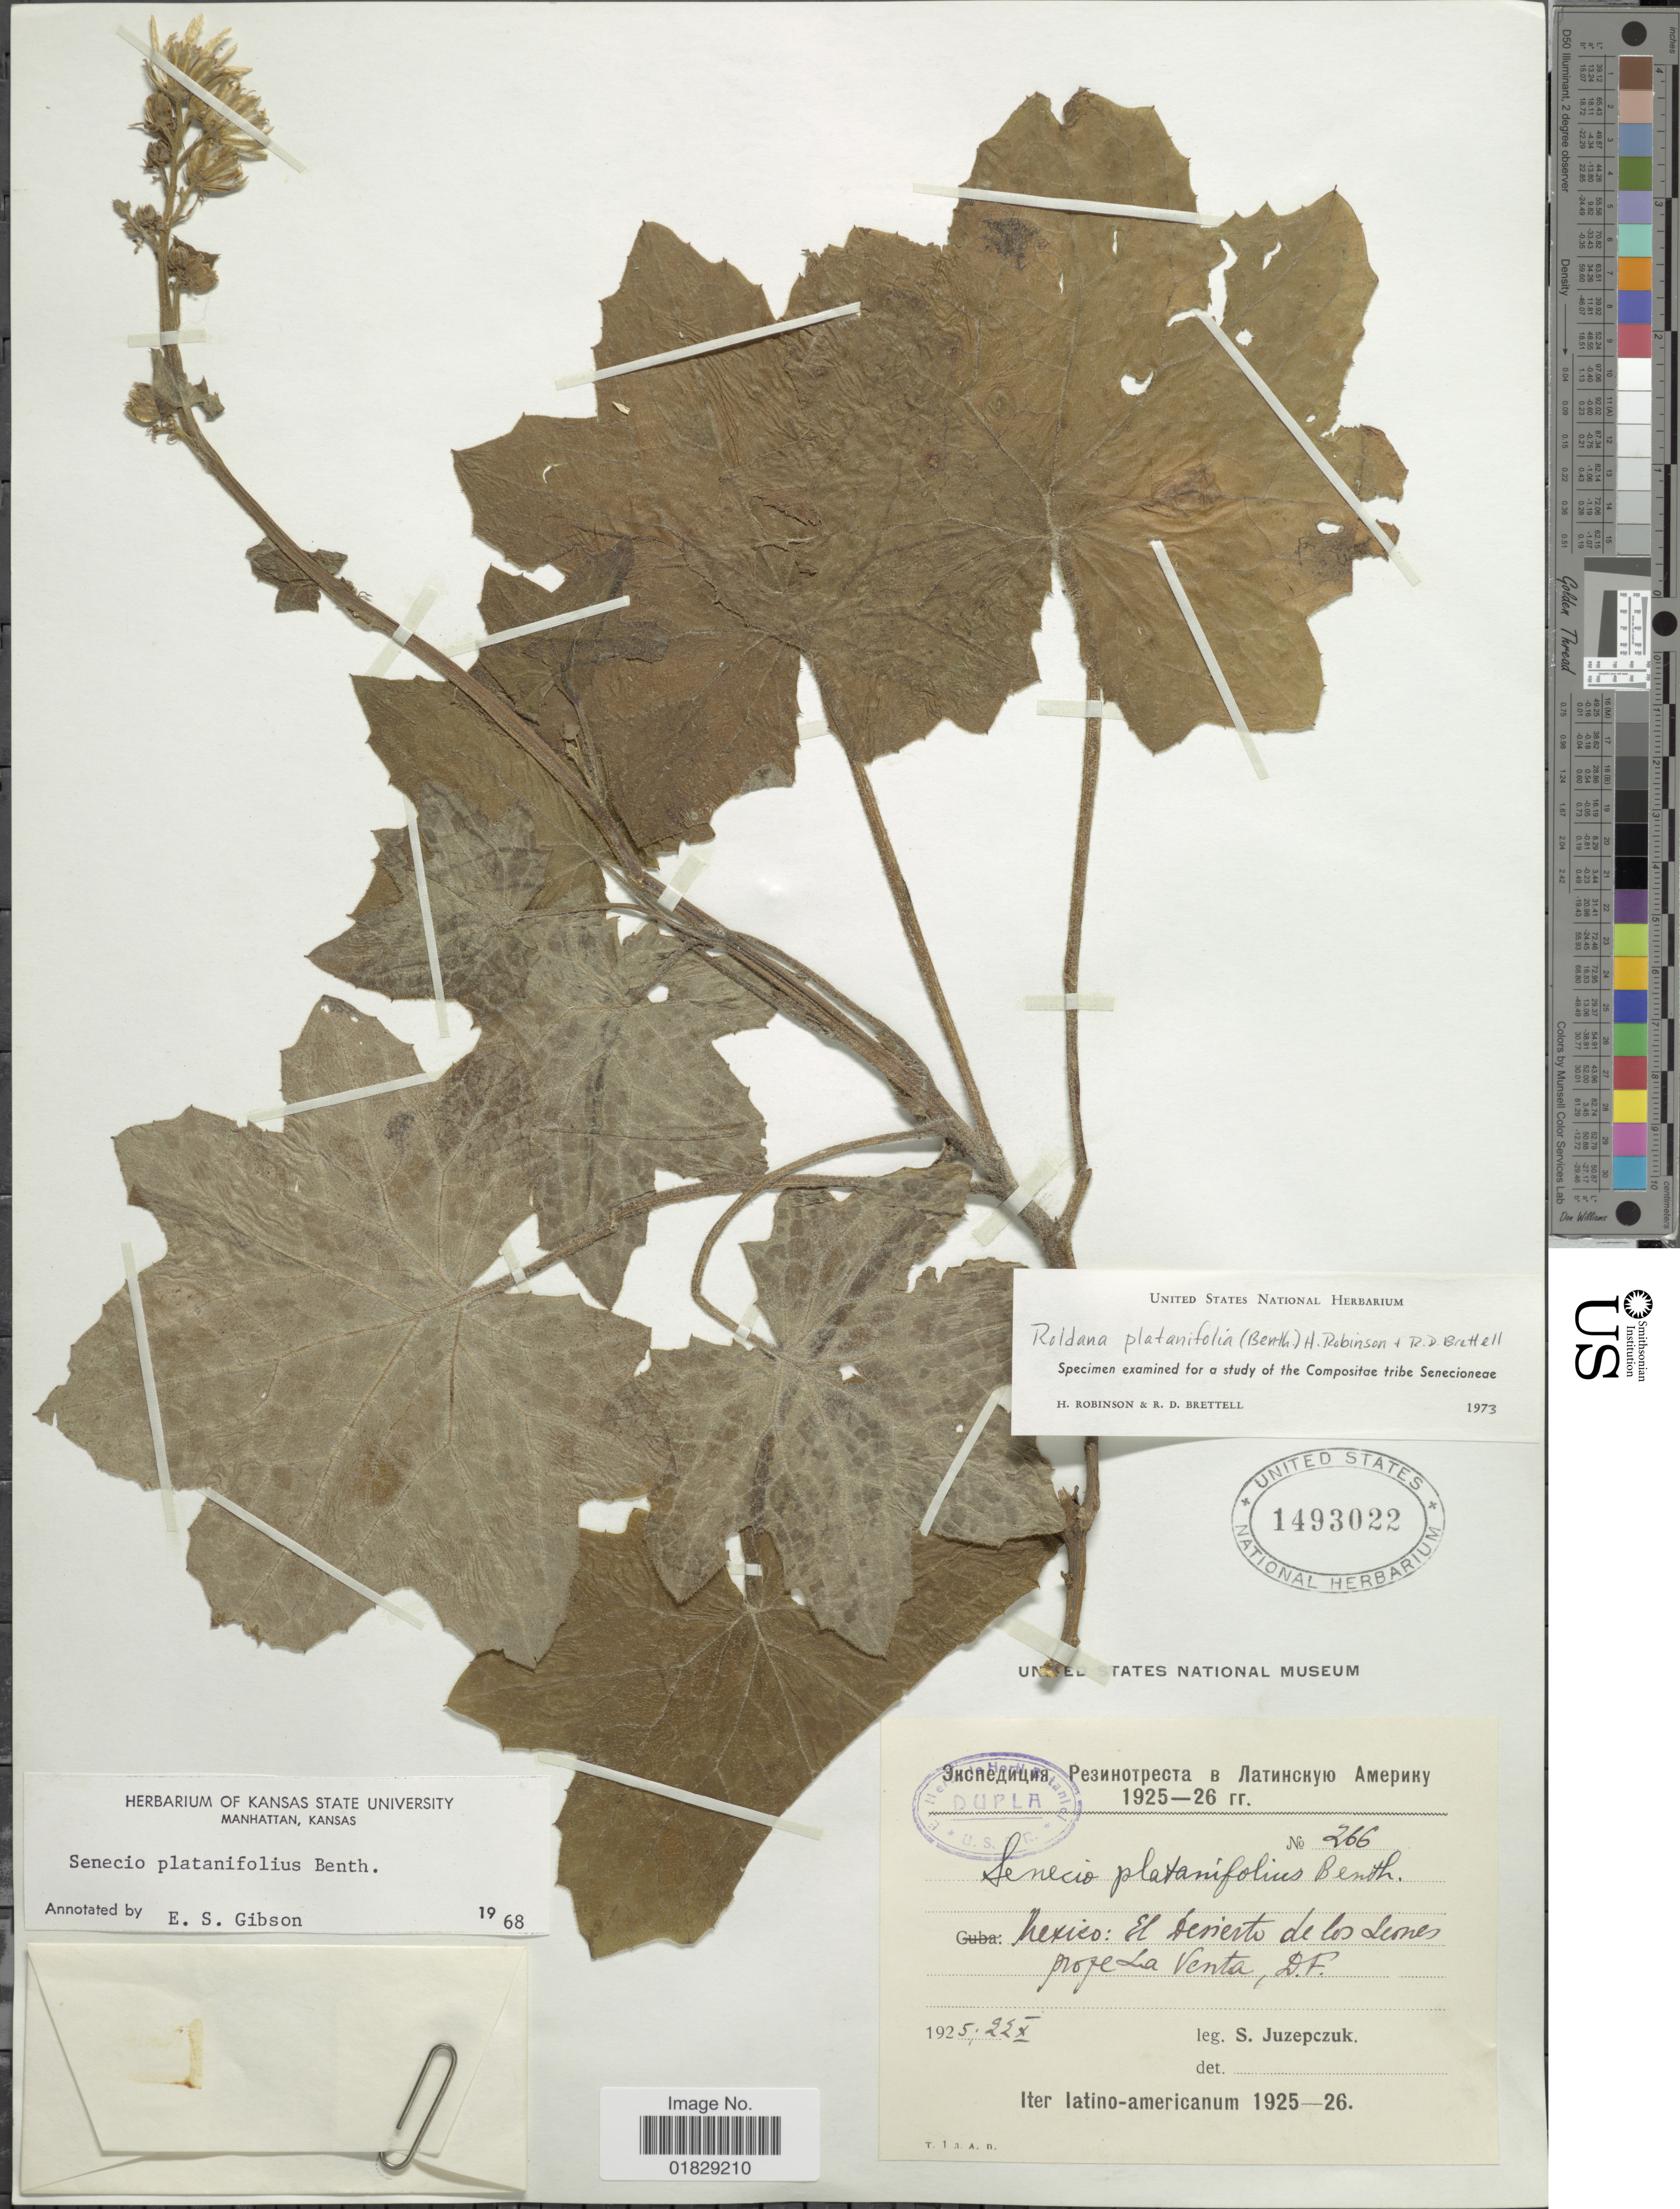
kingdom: Plantae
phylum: Tracheophyta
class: Magnoliopsida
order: Asterales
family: Asteraceae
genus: Roldana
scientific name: Roldana platanifolia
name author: (Benth.) H. Rob. & Brettell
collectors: S. V. Juzepczuk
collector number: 266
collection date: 1925-10-22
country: Mexico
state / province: Distrito Federal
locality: Mexico: El Desierto de los Leones prope La Venta, D.F.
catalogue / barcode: US 1493022